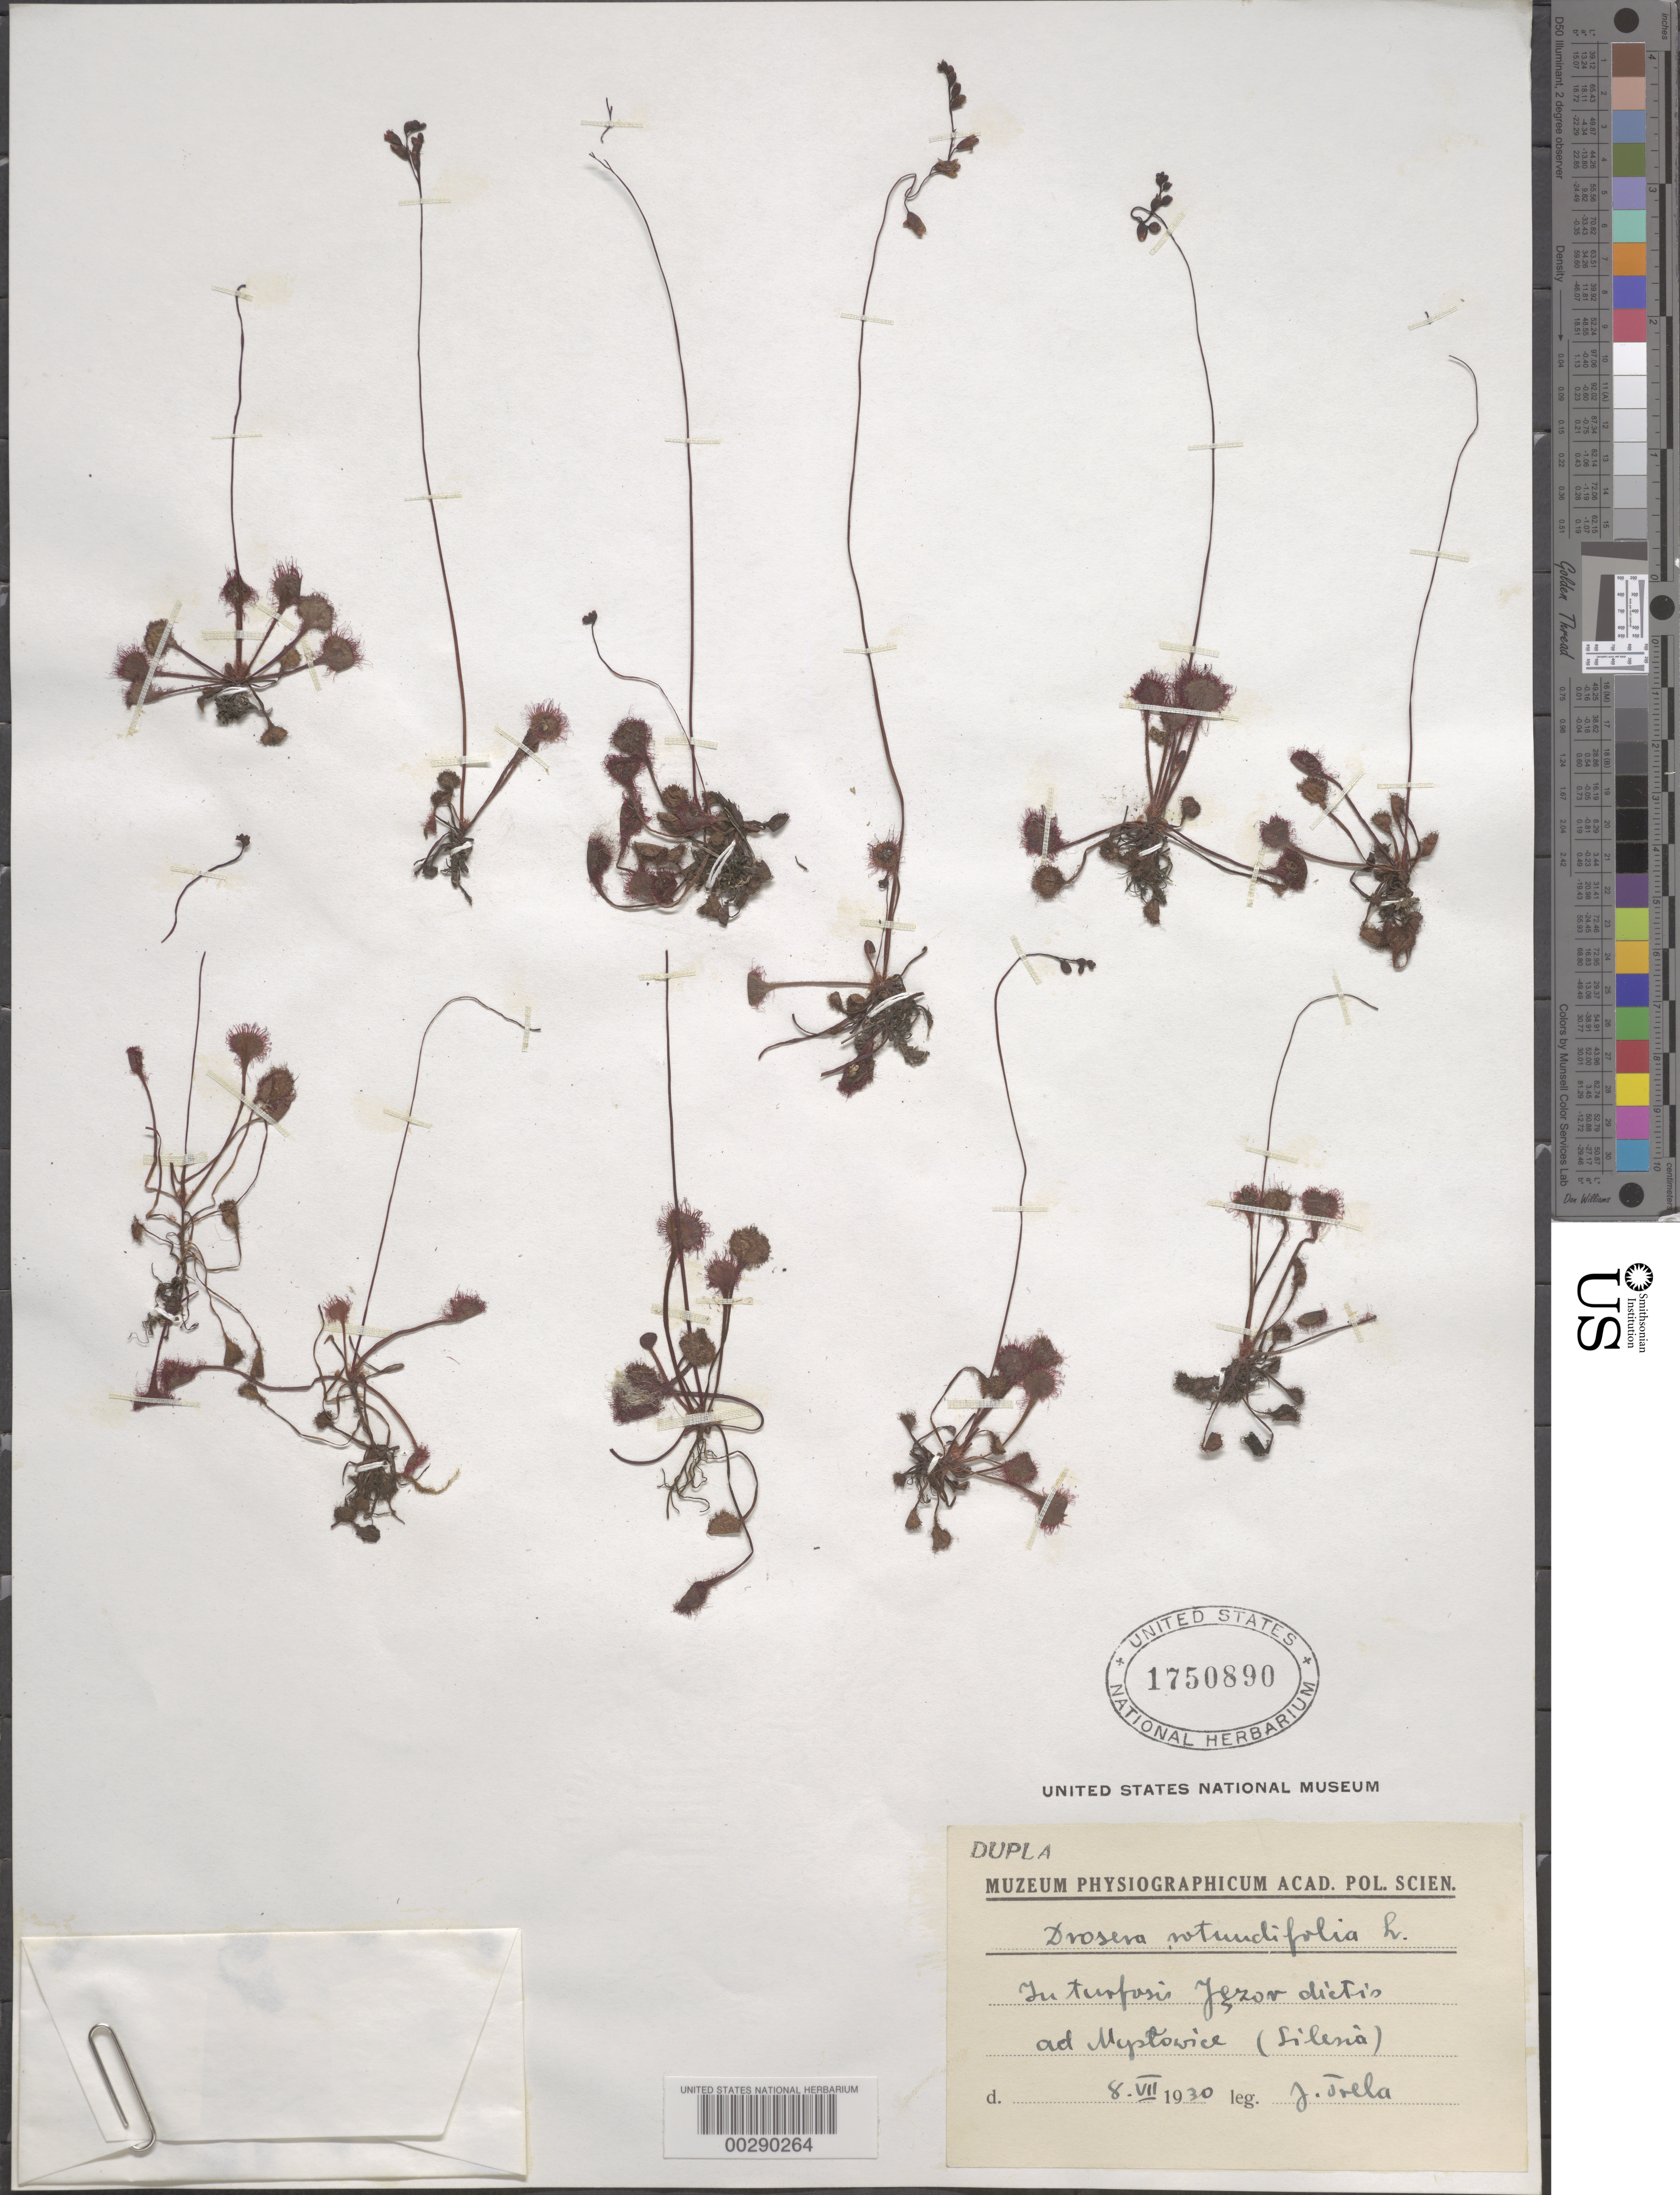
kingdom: Plantae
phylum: Tracheophyta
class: Magnoliopsida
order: Caryophyllales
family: Droseraceae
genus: Drosera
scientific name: Drosera rotundifolia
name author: L.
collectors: J. Trela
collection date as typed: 08 Aug 1930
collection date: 1930-08-08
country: Czechia/Poland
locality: Mystowice (Silesia)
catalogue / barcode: US 1750890